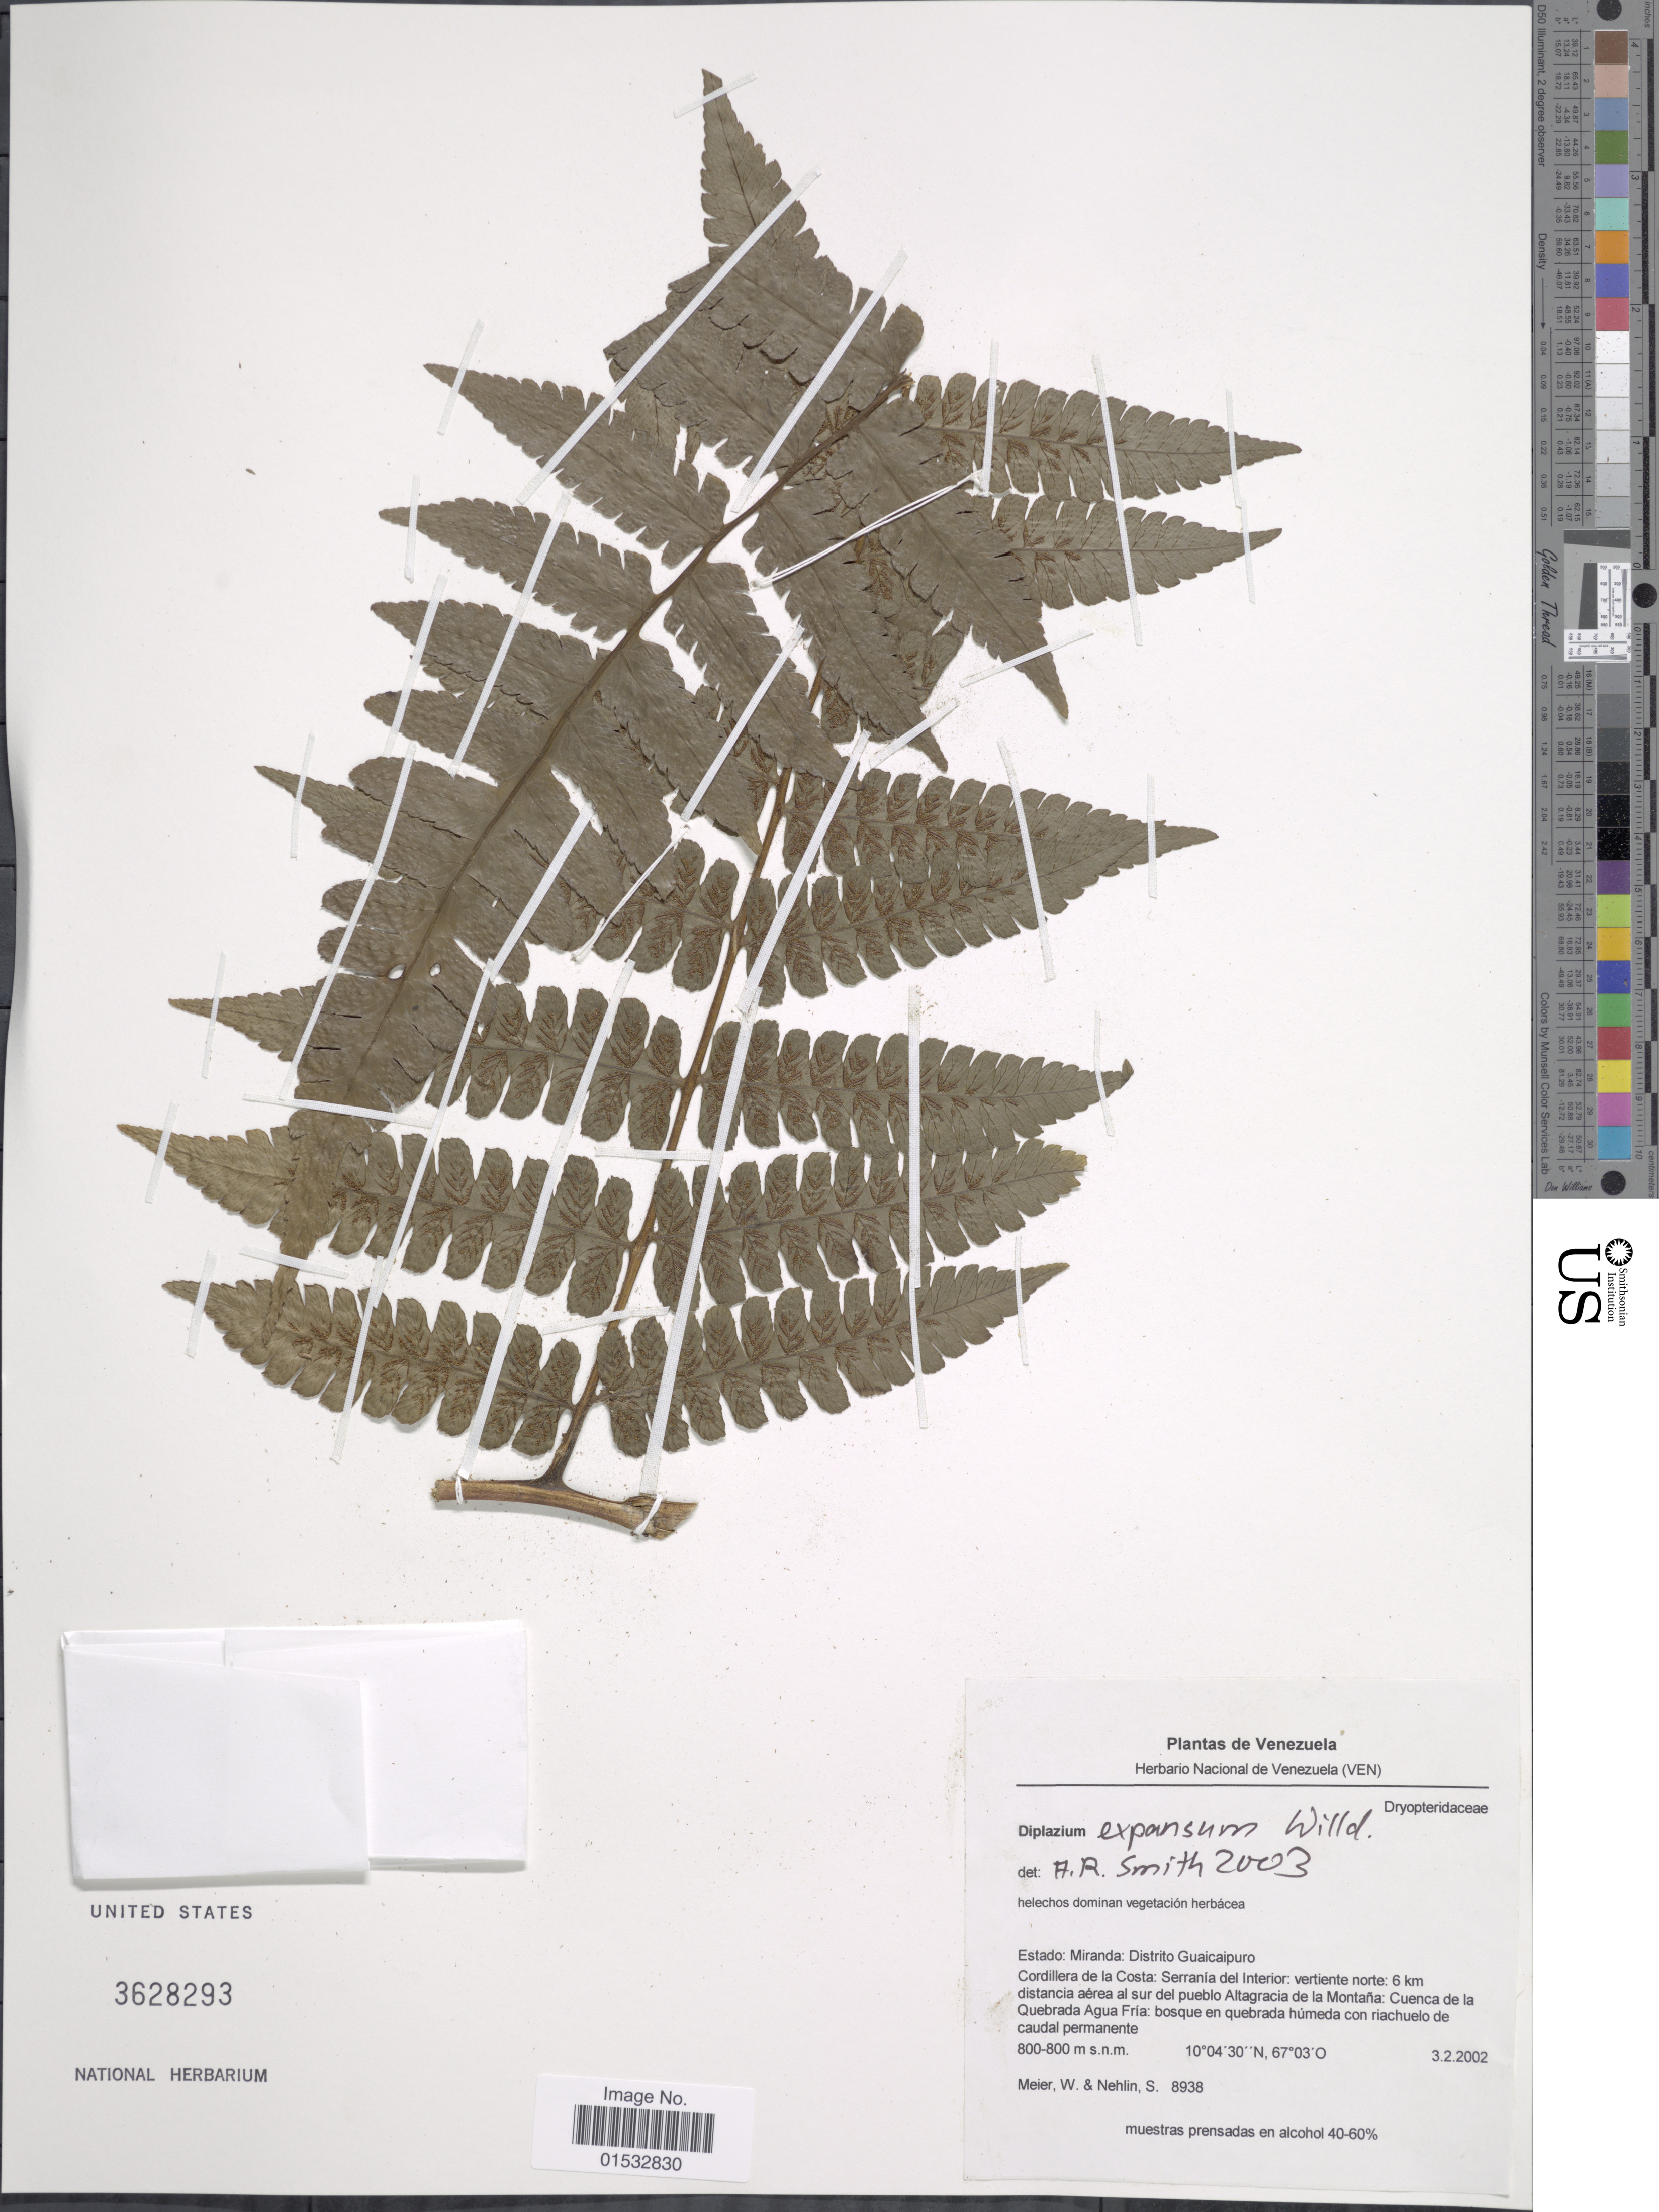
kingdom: Plantae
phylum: Tracheophyta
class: Polypodiopsida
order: Polypodiales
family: Athyriaceae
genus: Diplazium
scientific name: Diplazium expansum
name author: Willd.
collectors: W. Meier & S. Nehlin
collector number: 8938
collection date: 2002-02-03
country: Venezuela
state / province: Miranda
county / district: Guaicaipuro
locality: Cordillera de la Costa: Serrania del Interior: vertiente norte: 6 km distancia aerea al sur del pueblo Altagracia de la Montana: Cuenca de la Quebrada Agua Fria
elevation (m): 800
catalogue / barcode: US 3628293